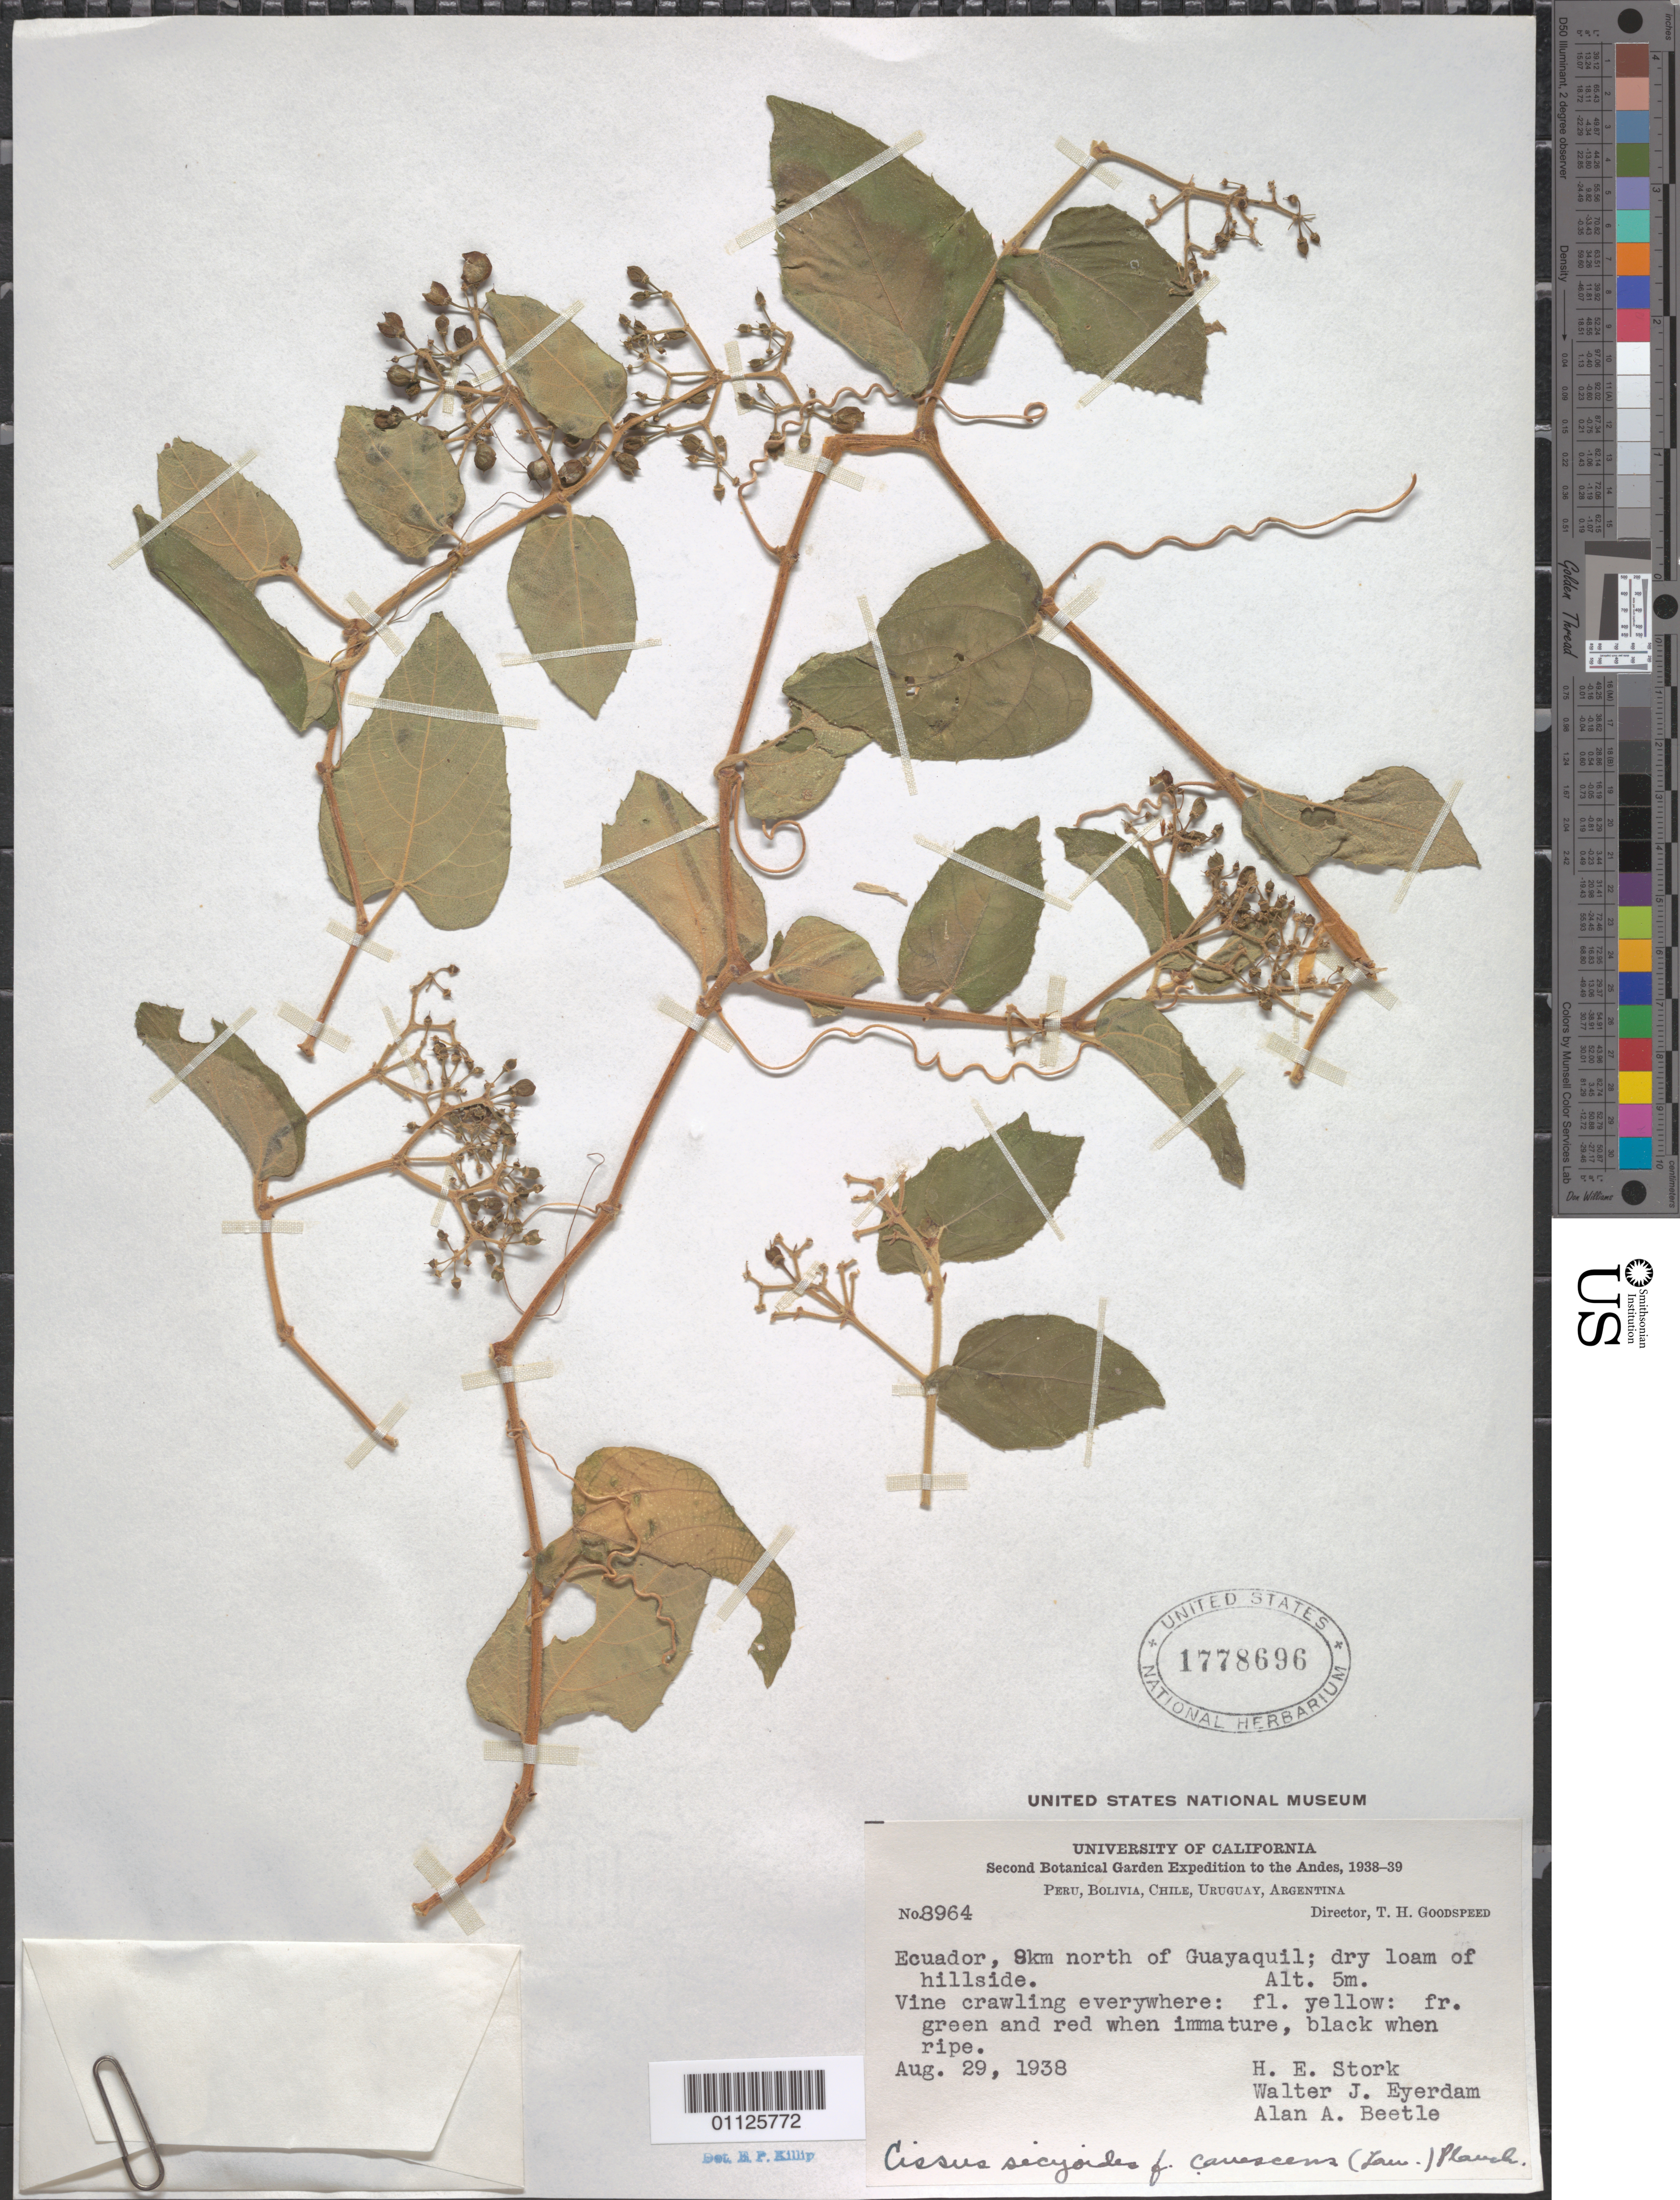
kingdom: Plantae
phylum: Tracheophyta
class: Magnoliopsida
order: Vitales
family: Vitaceae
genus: Cissus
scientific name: Cissus verticillata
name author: (L.) Nicolson & C.E. Jarvis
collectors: H. E. Stork, W. J. Eyerdam & A. A. Beetle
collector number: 8964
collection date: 1938-08-29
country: Ecuador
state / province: Guayas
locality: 8 km N of Guayaquil.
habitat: Dry loam of hillside. Vine crawling everywhere.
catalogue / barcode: US 1778696